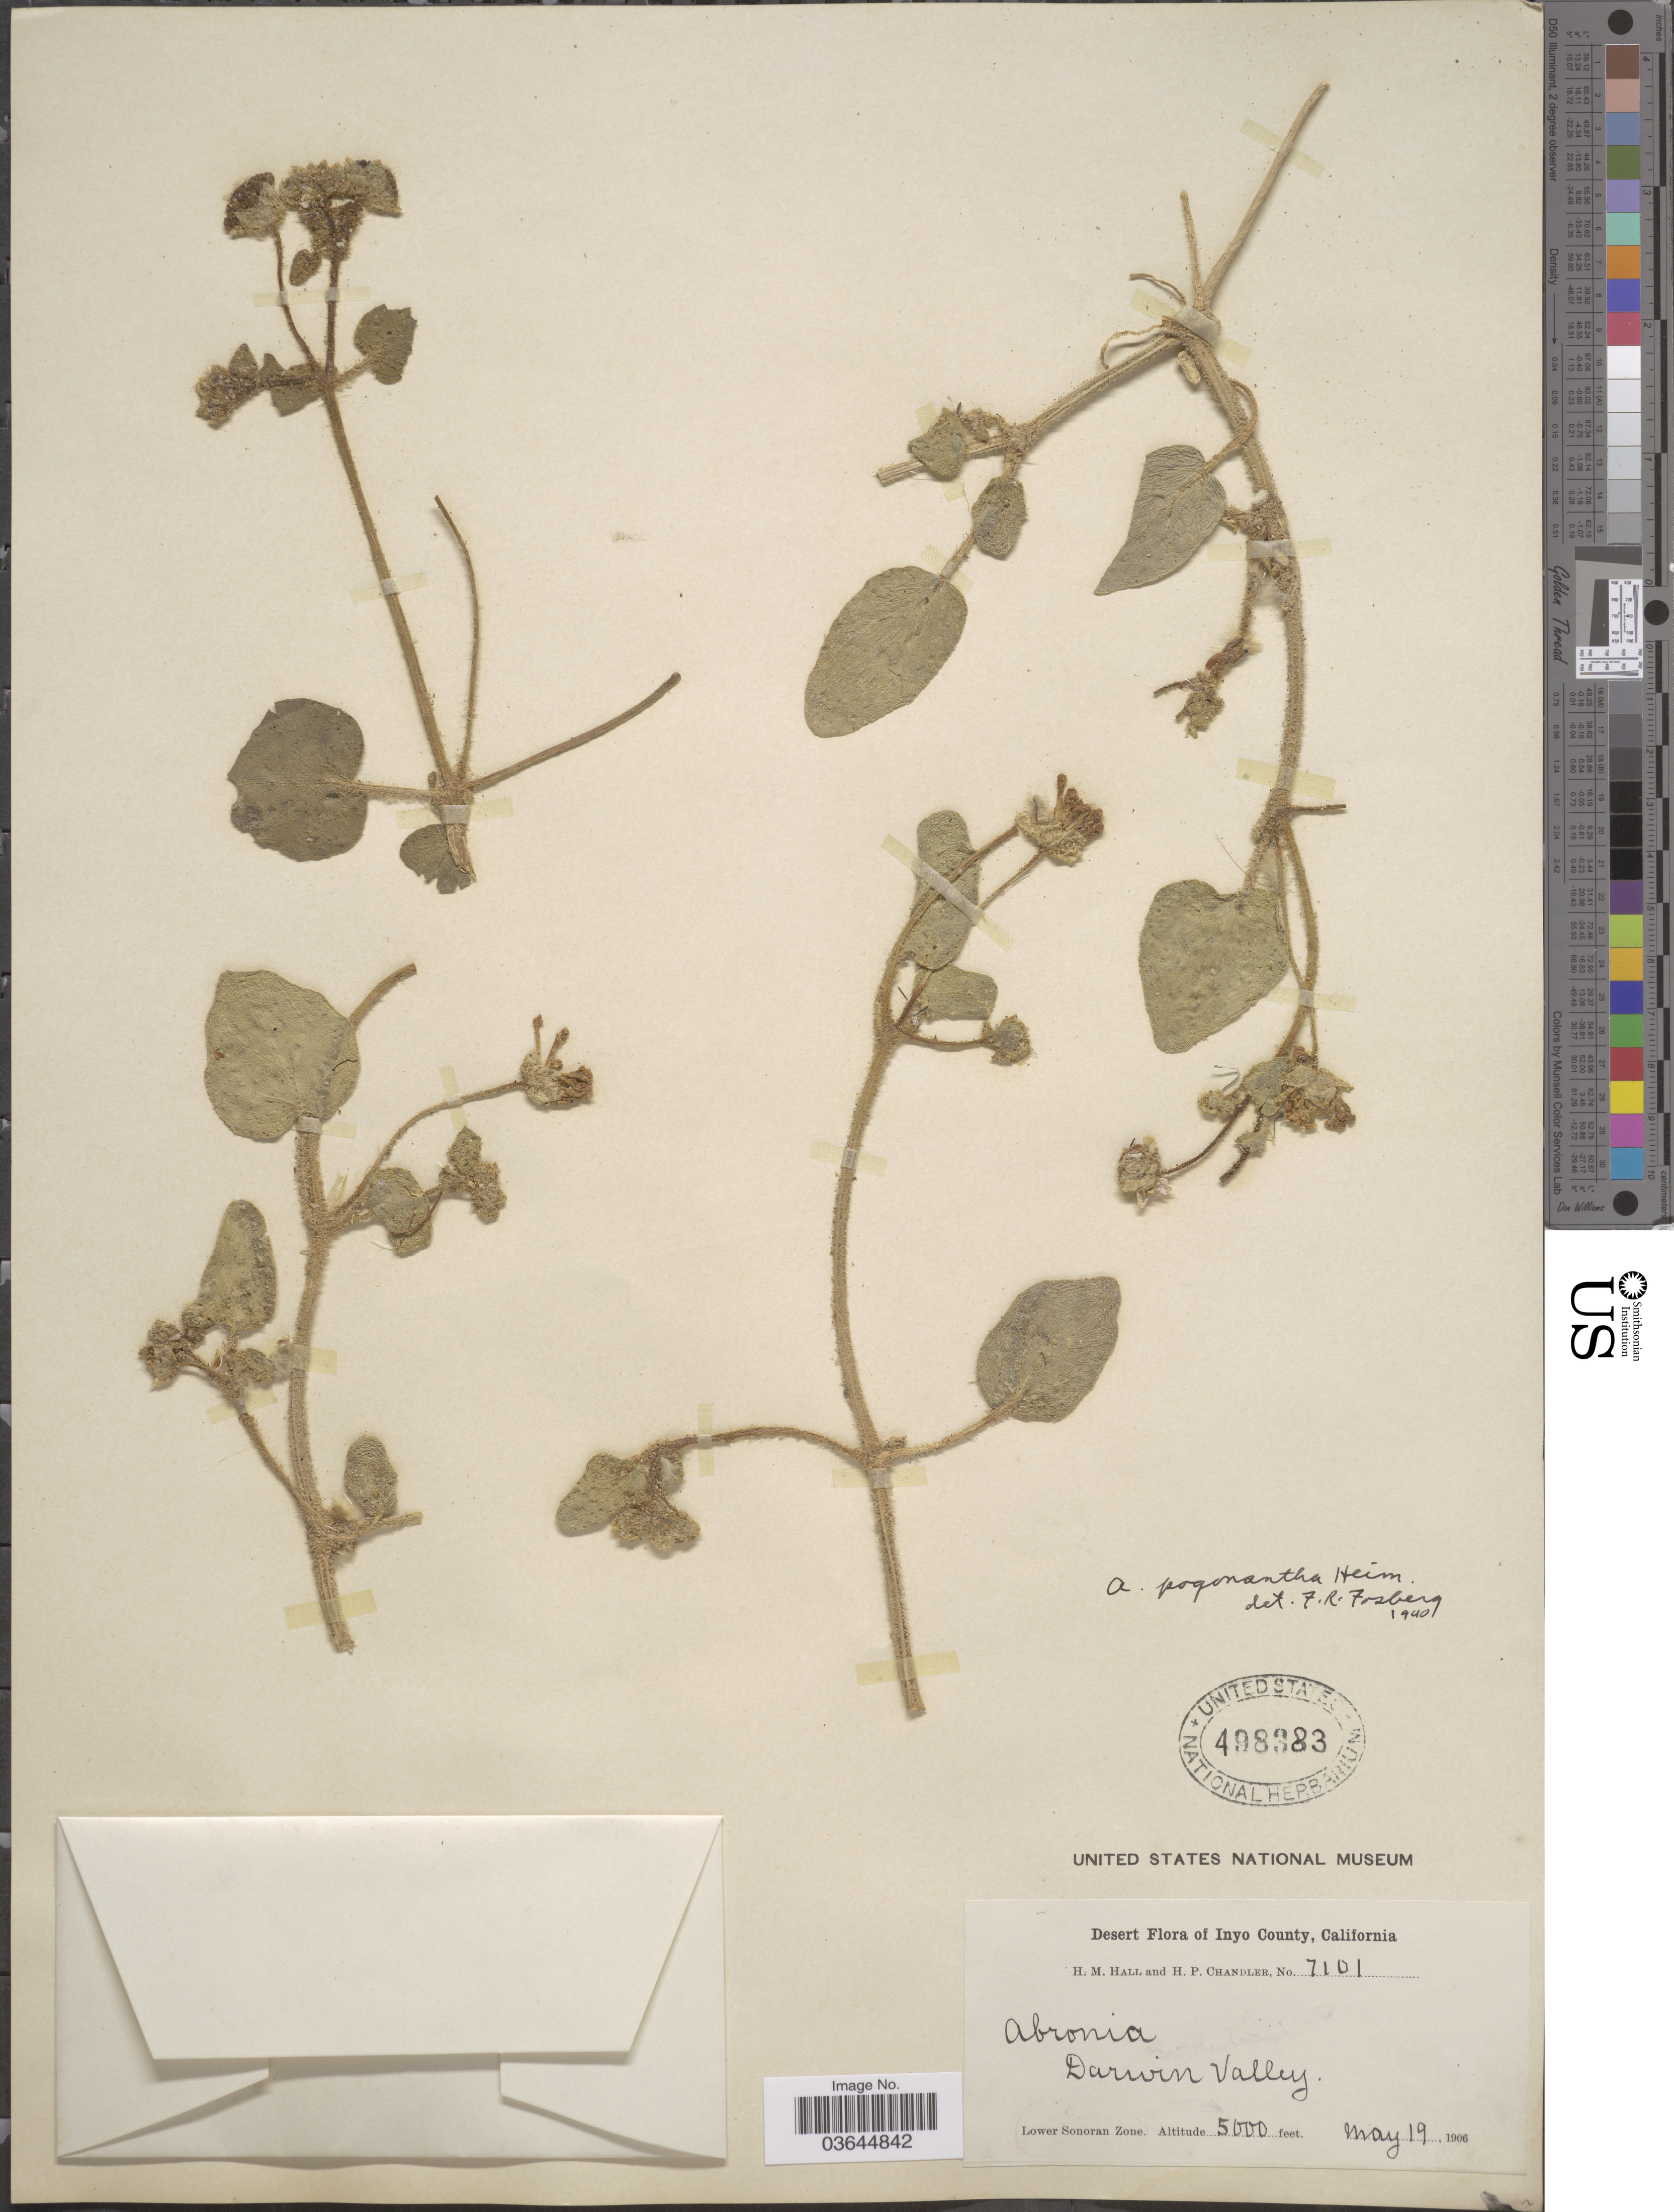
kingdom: Plantae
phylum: Tracheophyta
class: Magnoliopsida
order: Caryophyllales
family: Nyctaginaceae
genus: Abronia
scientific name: Abronia pogonantha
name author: Heimerl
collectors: H. M. Hall & H. Chandler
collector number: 7101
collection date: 1906-05-19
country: United States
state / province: California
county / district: Inyo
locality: Desert. Inyo County. Darwin Valley. Lower Sonoran Zone.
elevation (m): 1524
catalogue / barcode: US 498383